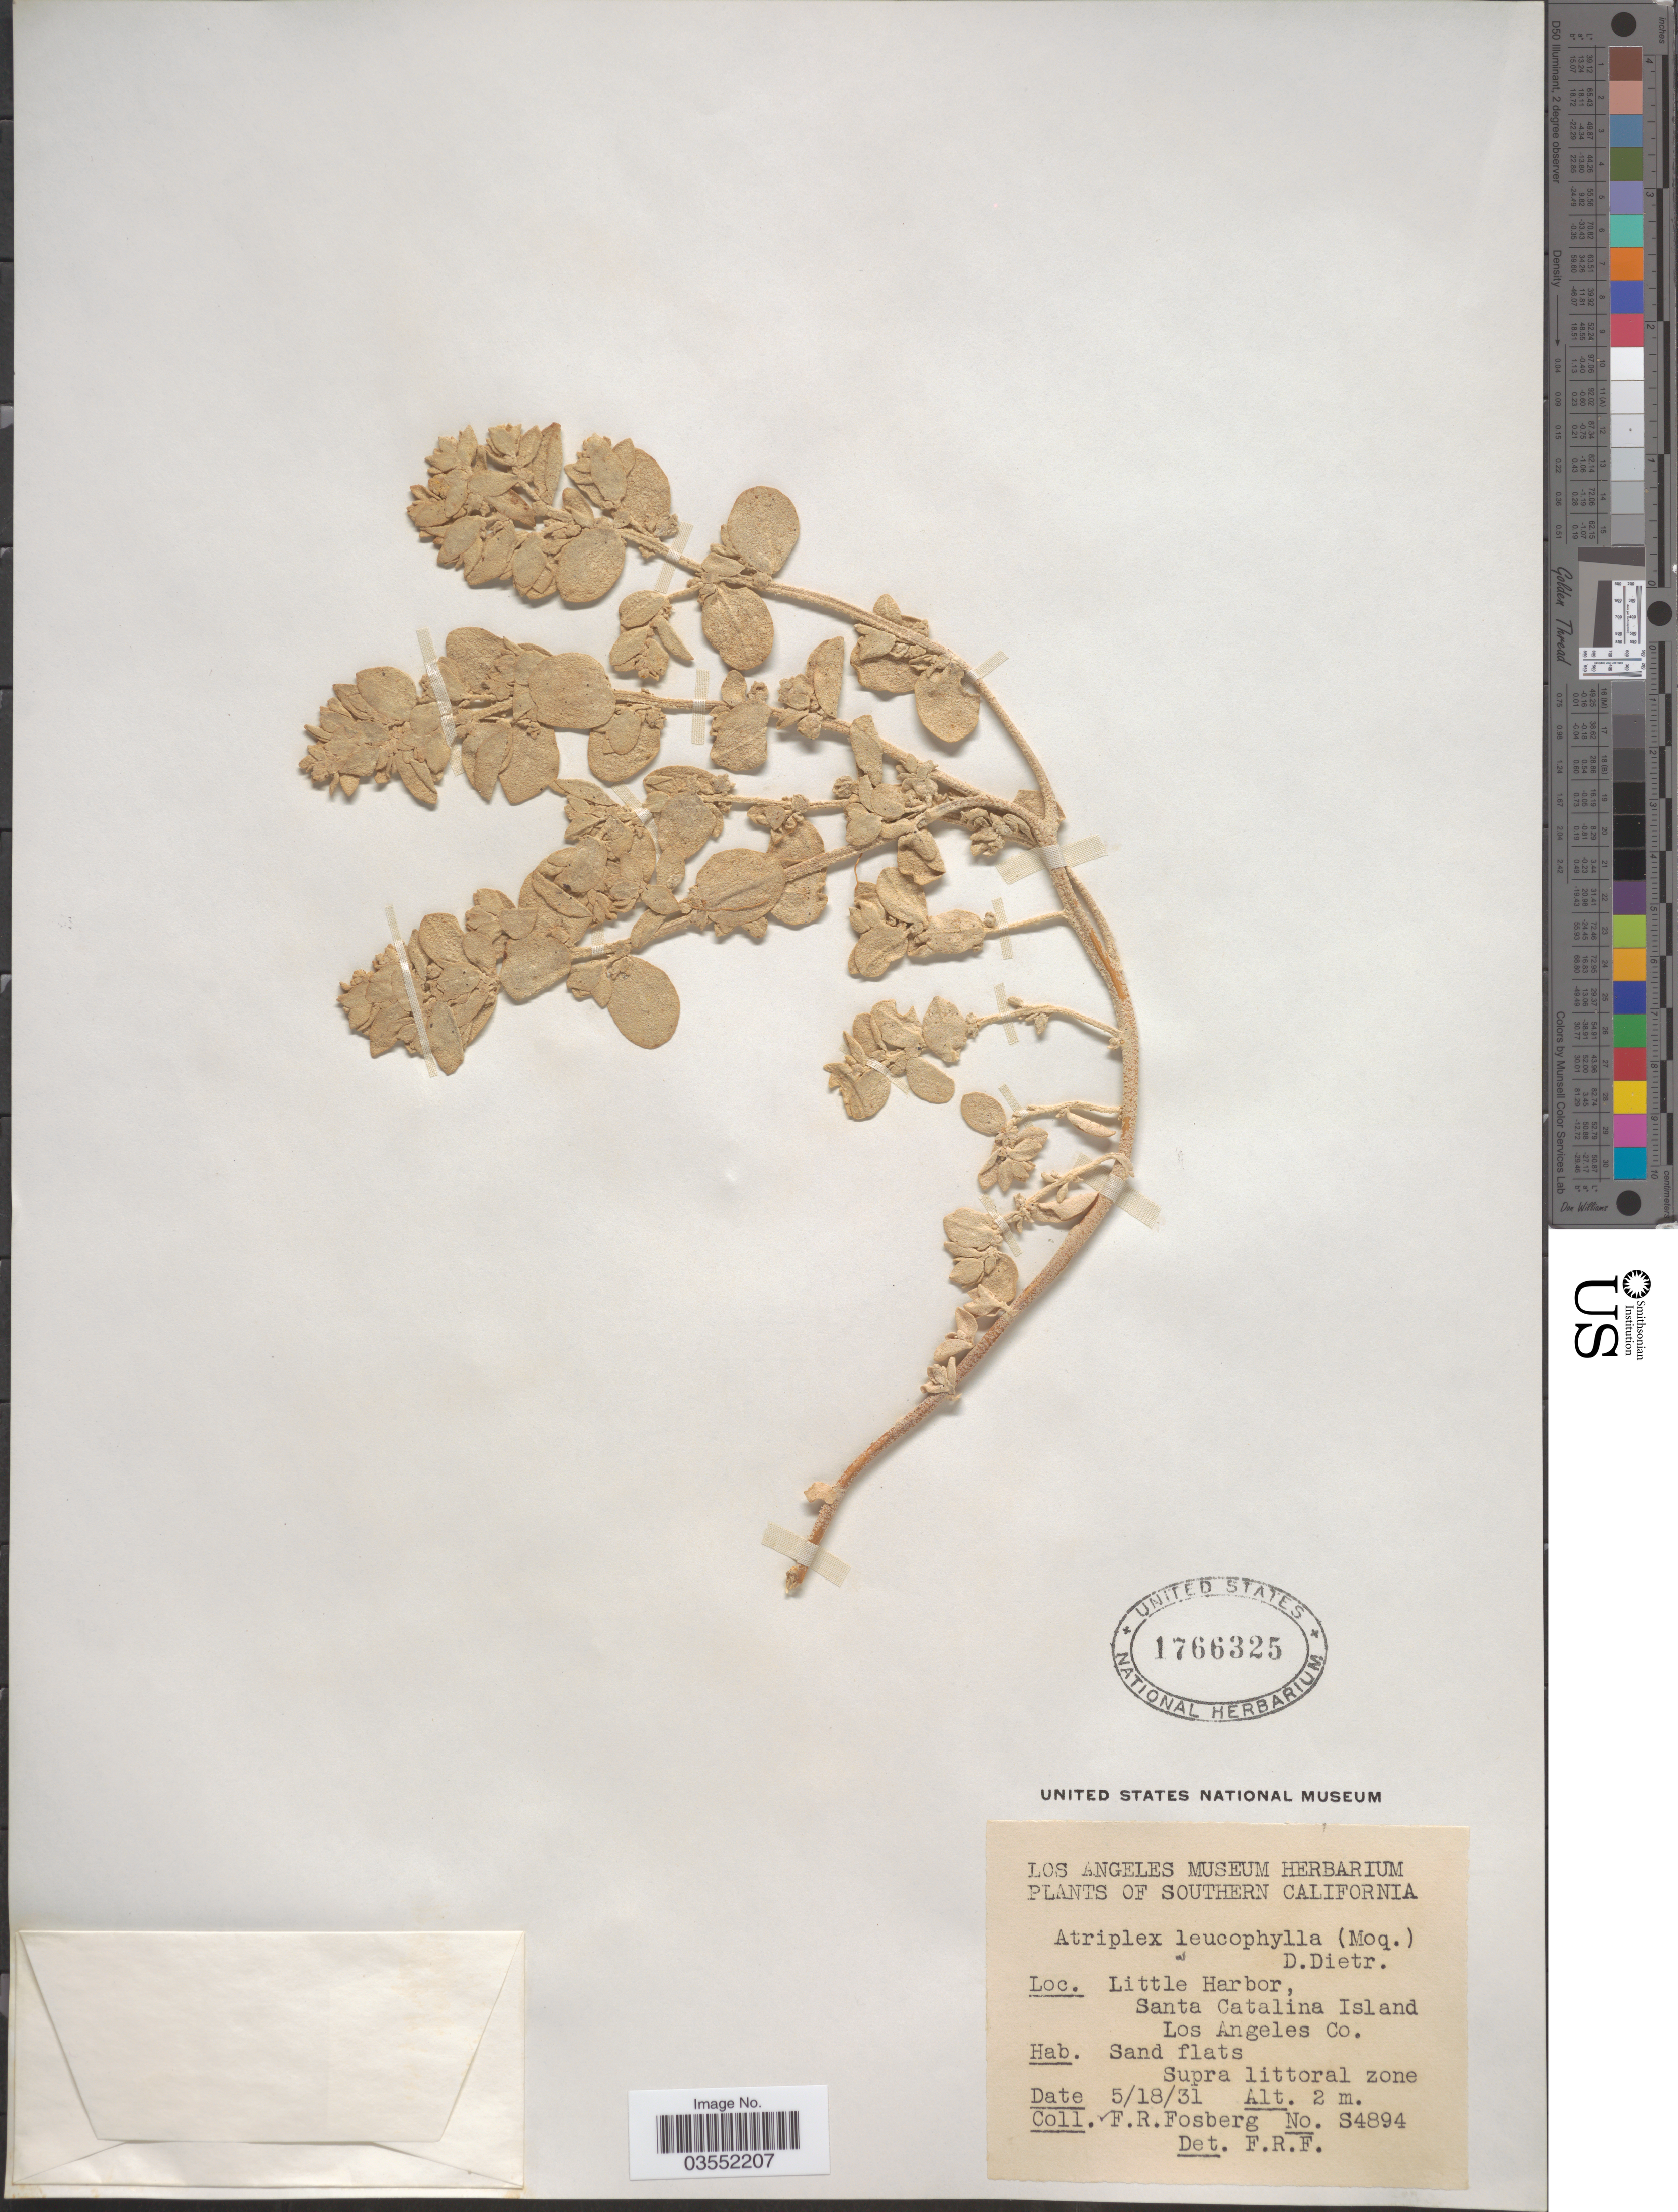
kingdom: Plantae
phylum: Tracheophyta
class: Magnoliopsida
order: Caryophyllales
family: Amaranthaceae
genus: Atriplex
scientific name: Atriplex leucophylla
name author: (Moq.) D. Dietr.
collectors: F. R. Fosberg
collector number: S4894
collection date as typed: Transcribed d/m/y: 18/5/31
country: United States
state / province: California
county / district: Los Angeles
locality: Southern California. Little Harbor, Santa Catalina Island. Los Angeles Co. Supra littoral zone.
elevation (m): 2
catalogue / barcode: US 1766325